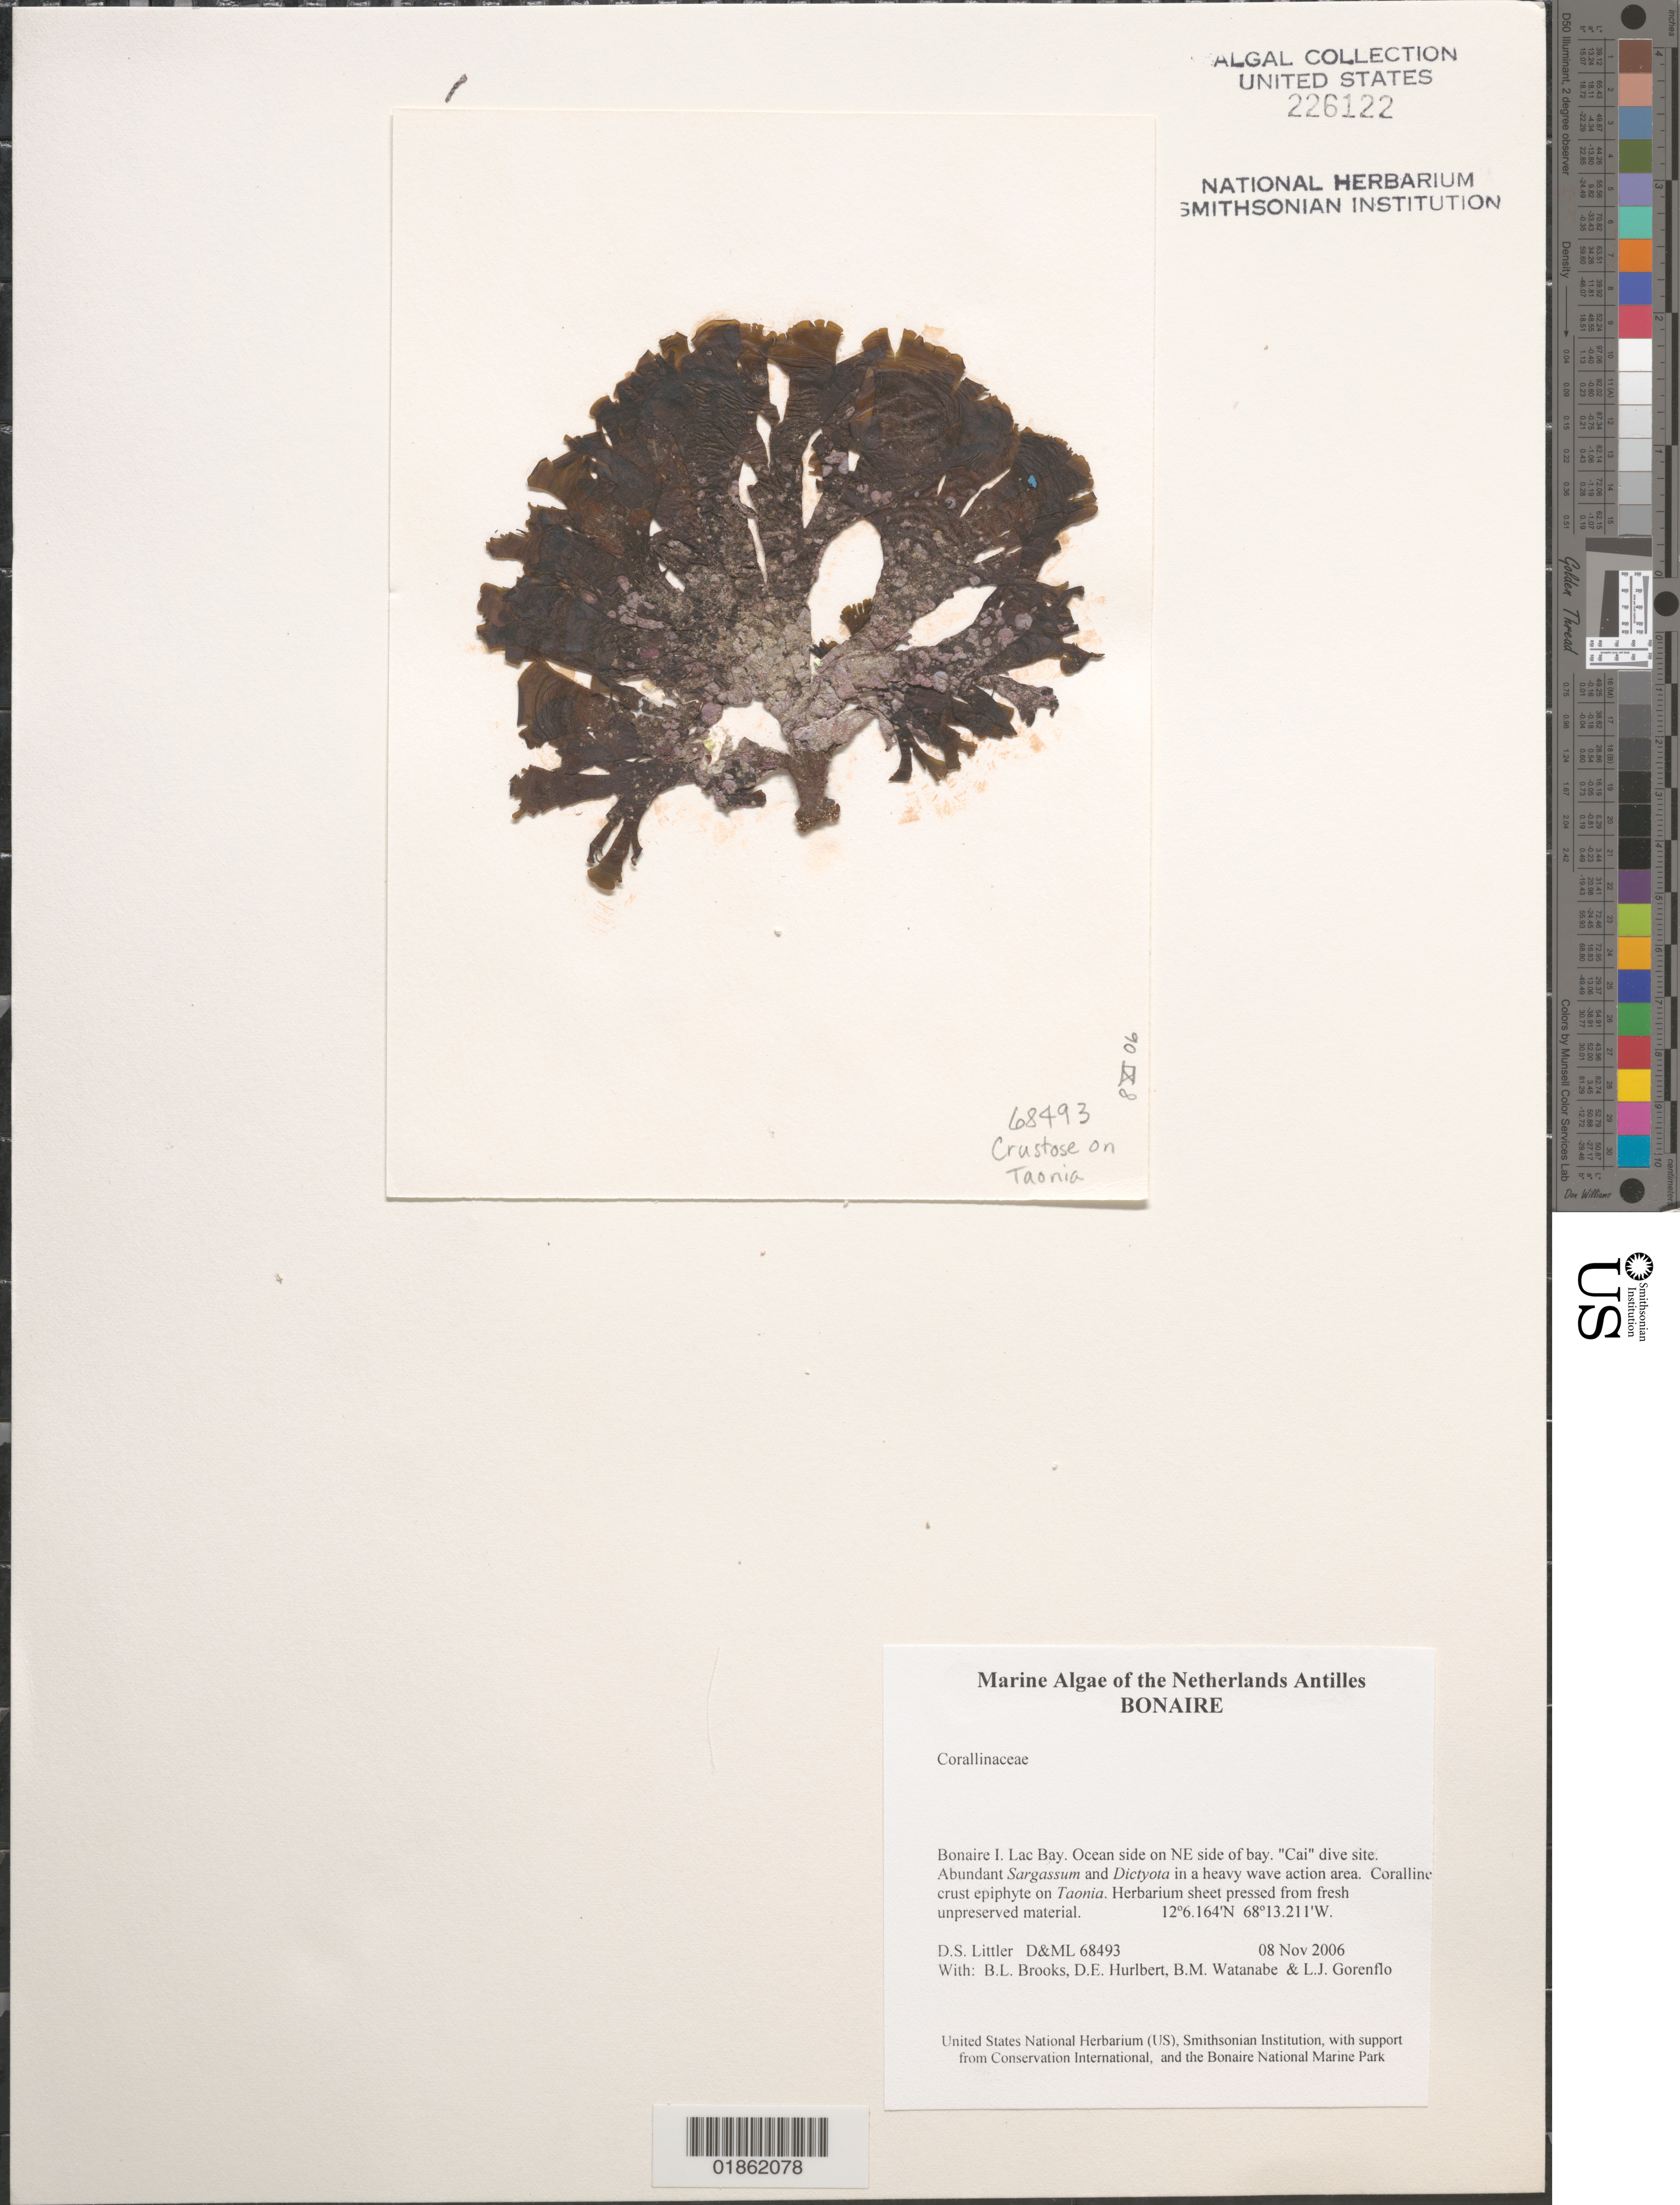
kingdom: Chromista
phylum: Ochrophyta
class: Phaeophyceae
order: Dictyotales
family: Dictyotaceae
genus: Taonia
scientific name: Taonia sp.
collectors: D. S. Littler, B. Brooks, D. Hurlbert, B. Watanabe & L. Gorenflo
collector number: D&ML68493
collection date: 2006-11-08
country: Netherlands Antilles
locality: Bonaire I. Lac Bay. Ocean side on NE side of bay. "Cai" dive site.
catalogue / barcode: US 226122